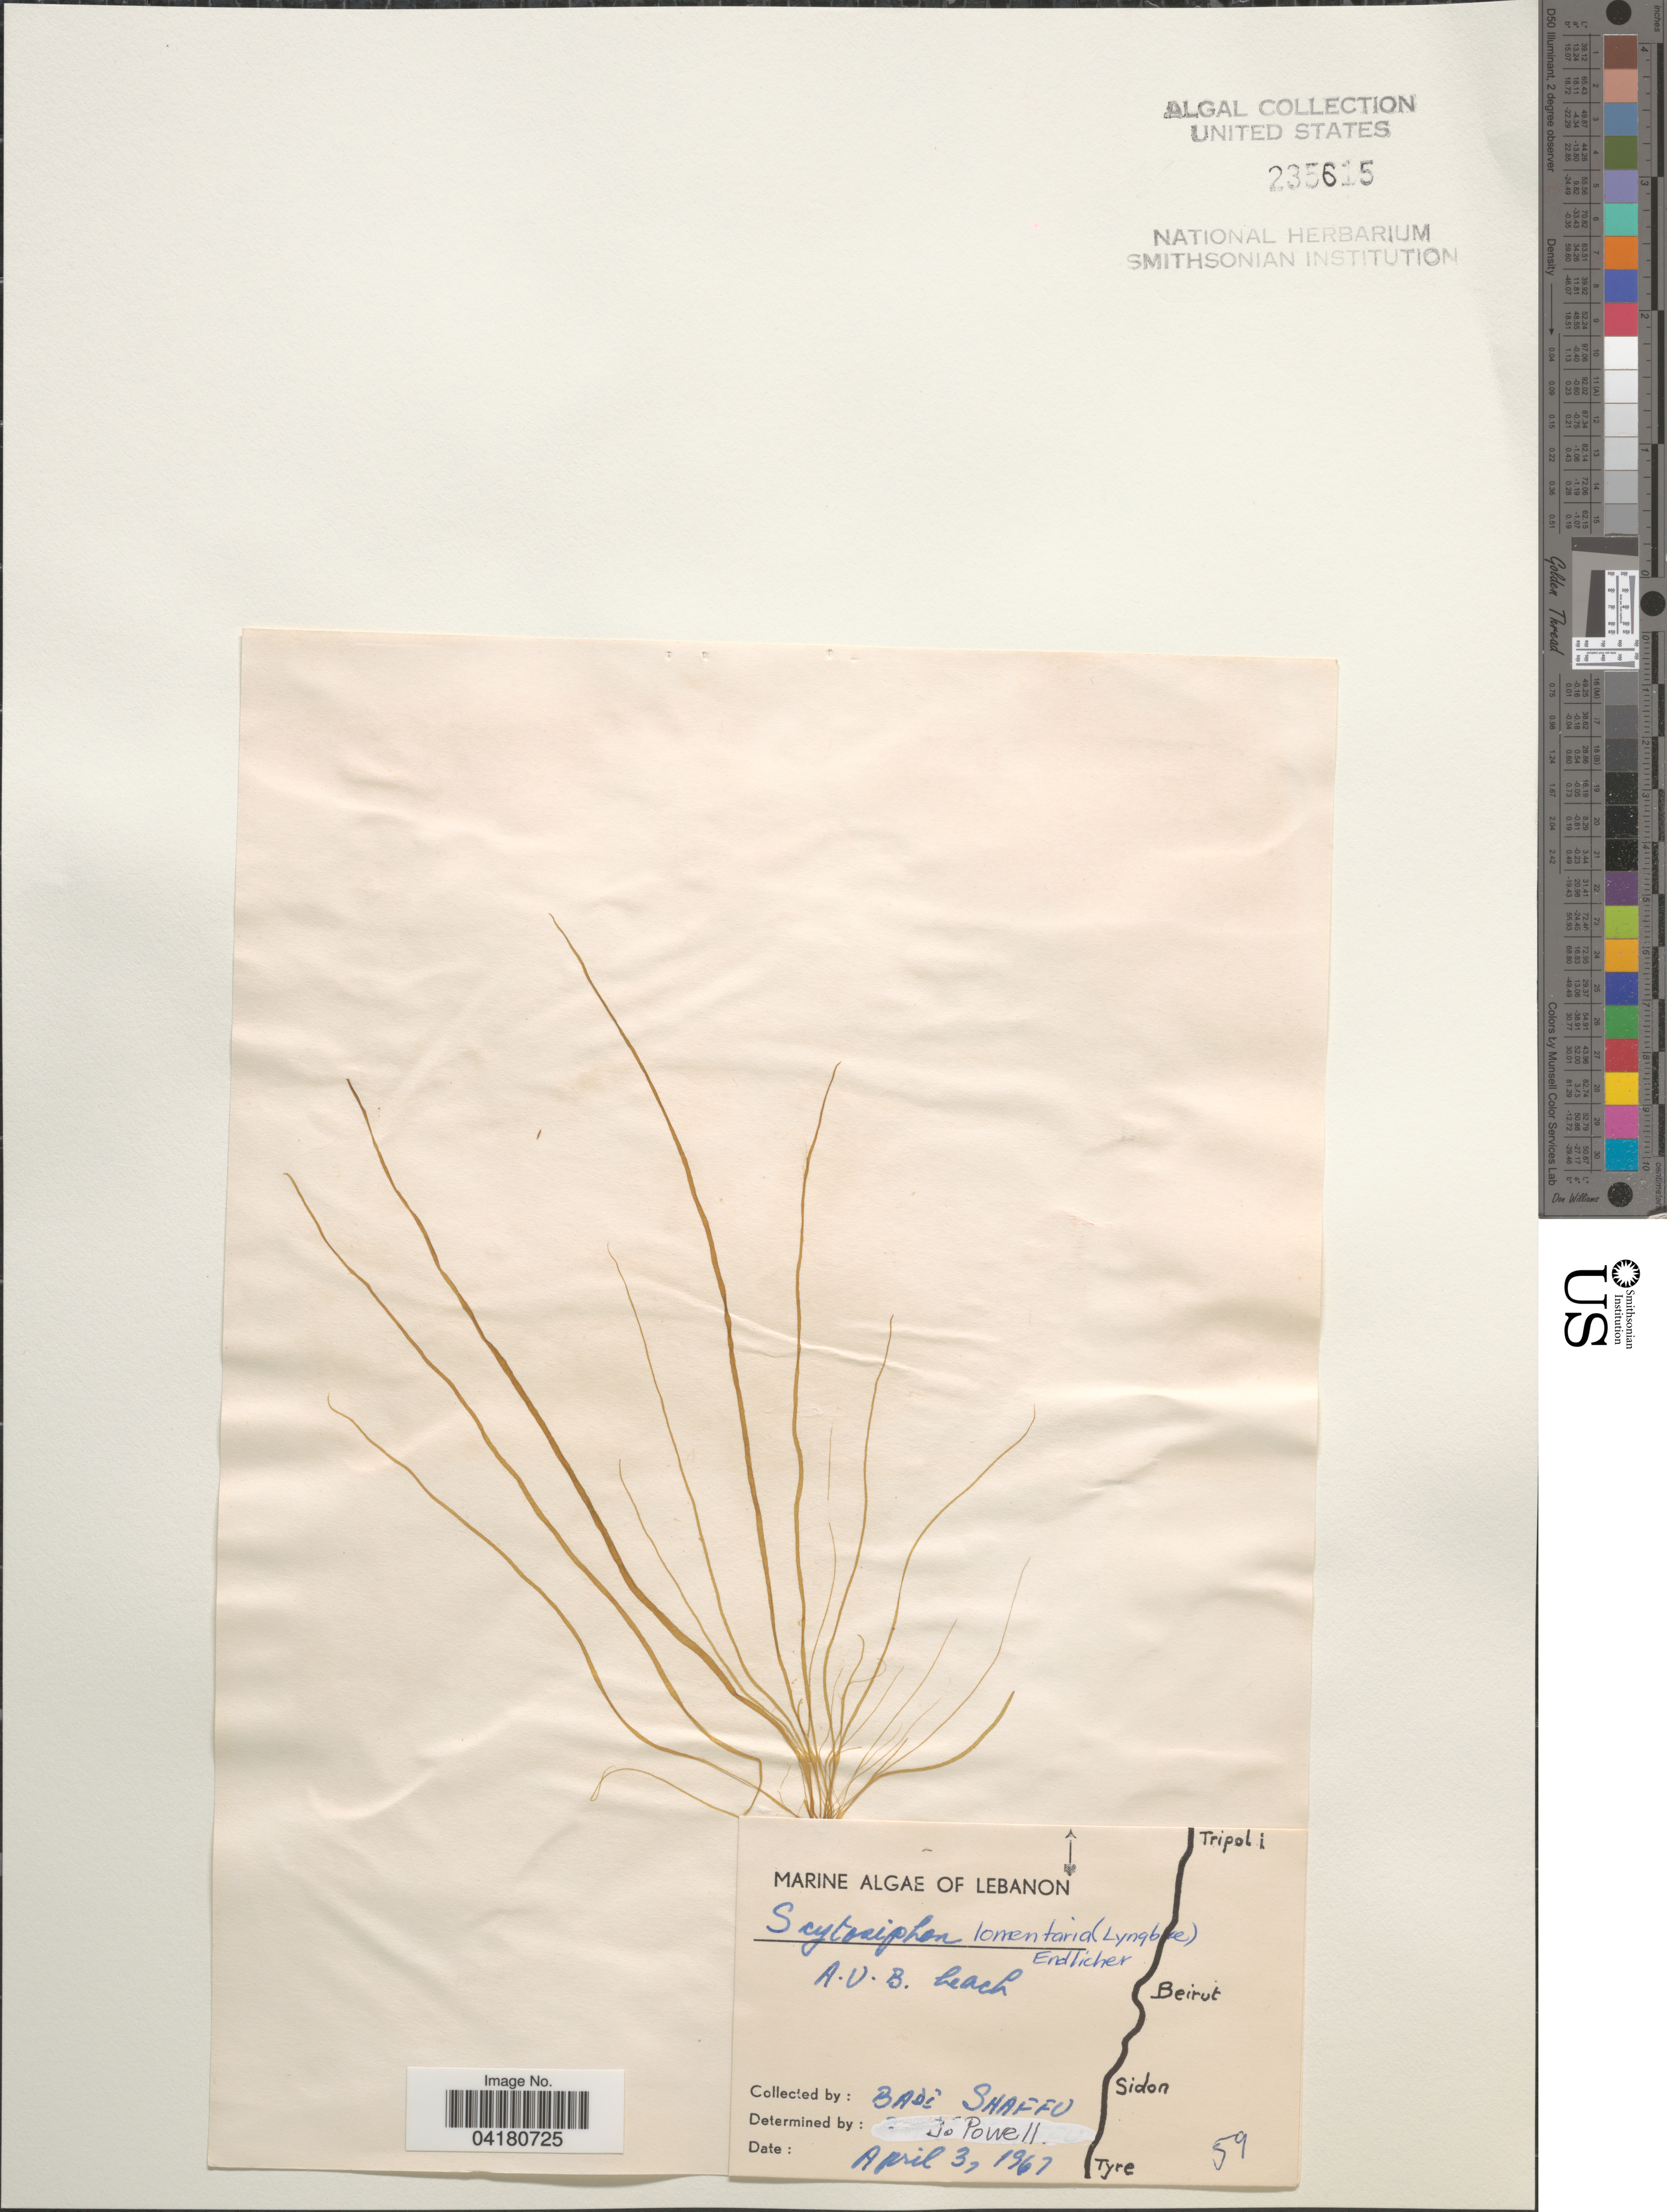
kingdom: Chromista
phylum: Ochrophyta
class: Phaeophyceae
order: Scytosiphonales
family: Scytosiphonaceae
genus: Scytosiphon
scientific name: Scytosiphon lomentaria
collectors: B. Shaffu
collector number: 59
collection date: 1967-04-03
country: Lebanon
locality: A.U.B. beach.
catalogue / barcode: US 235615